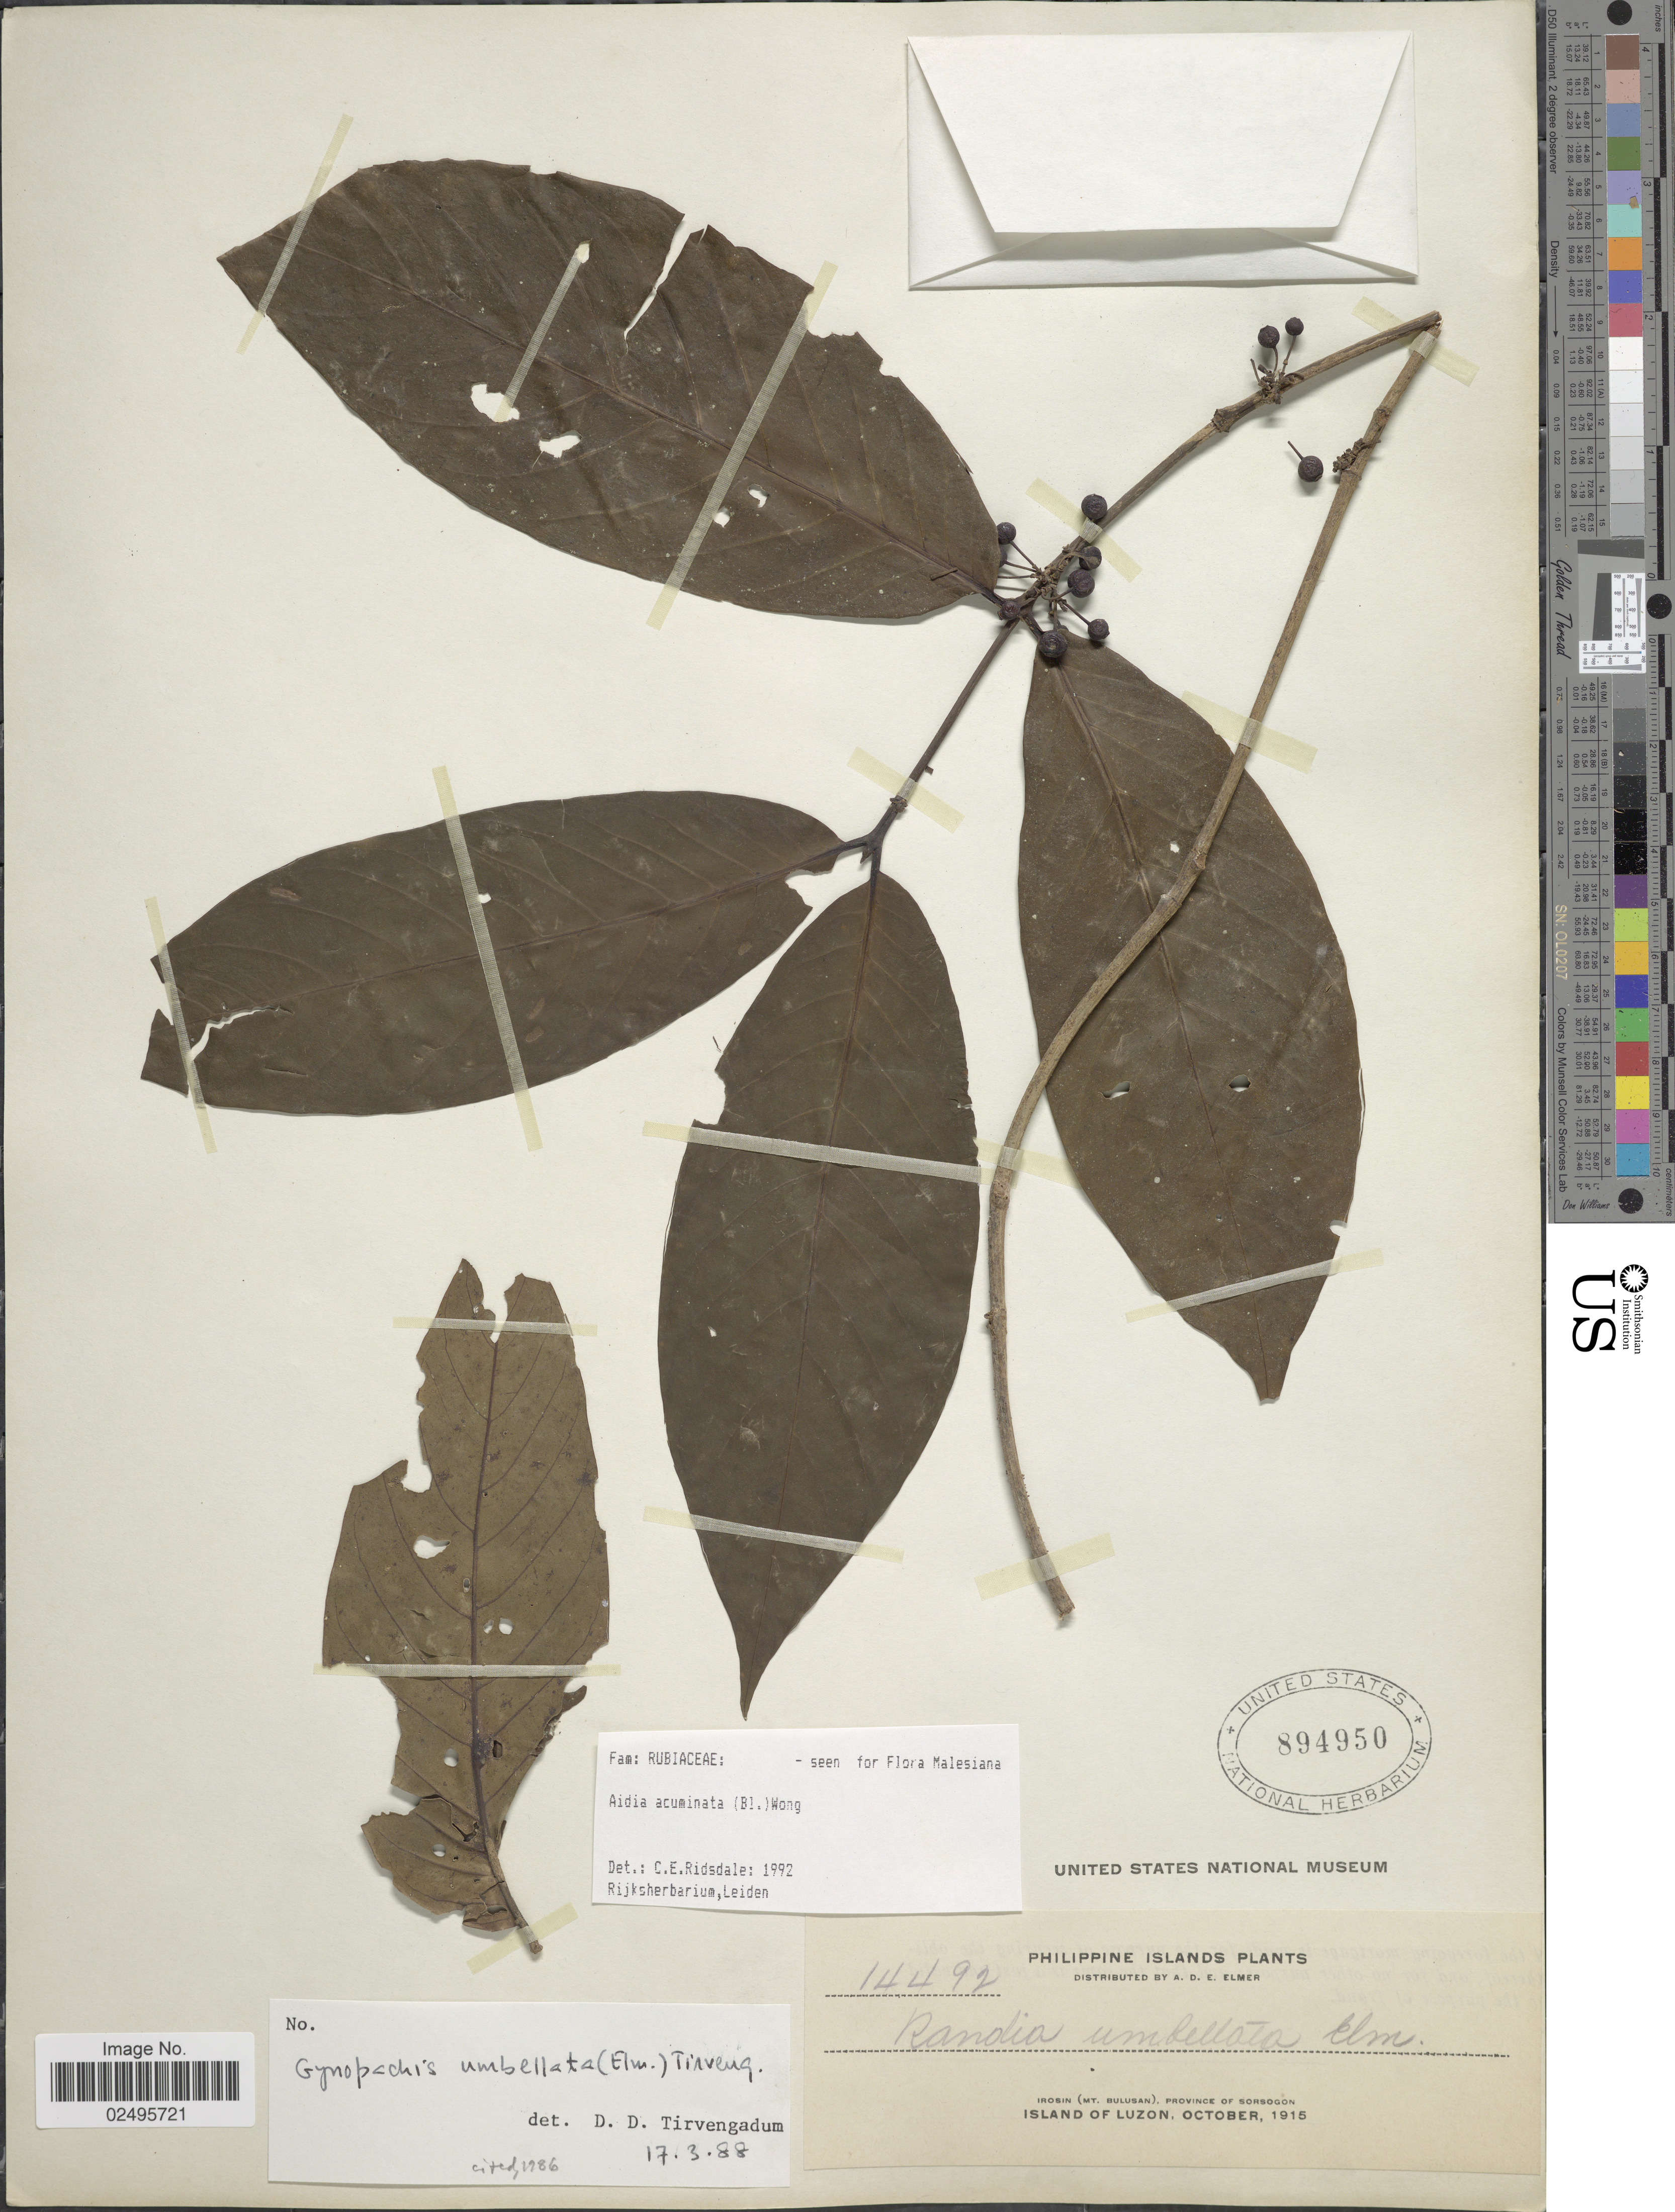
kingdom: Plantae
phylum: Tracheophyta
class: Magnoliopsida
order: Gentianales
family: Rubiaceae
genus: Aidia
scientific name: Aidia acuminata (Blume) Wong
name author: (Blume) K.M. Wong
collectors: A. D. E. Elmer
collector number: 14492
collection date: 1915-10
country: Philippines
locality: Irosin (Mt. Bulusan) Province of Sorsogon. Island of Luzon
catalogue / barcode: US 894950